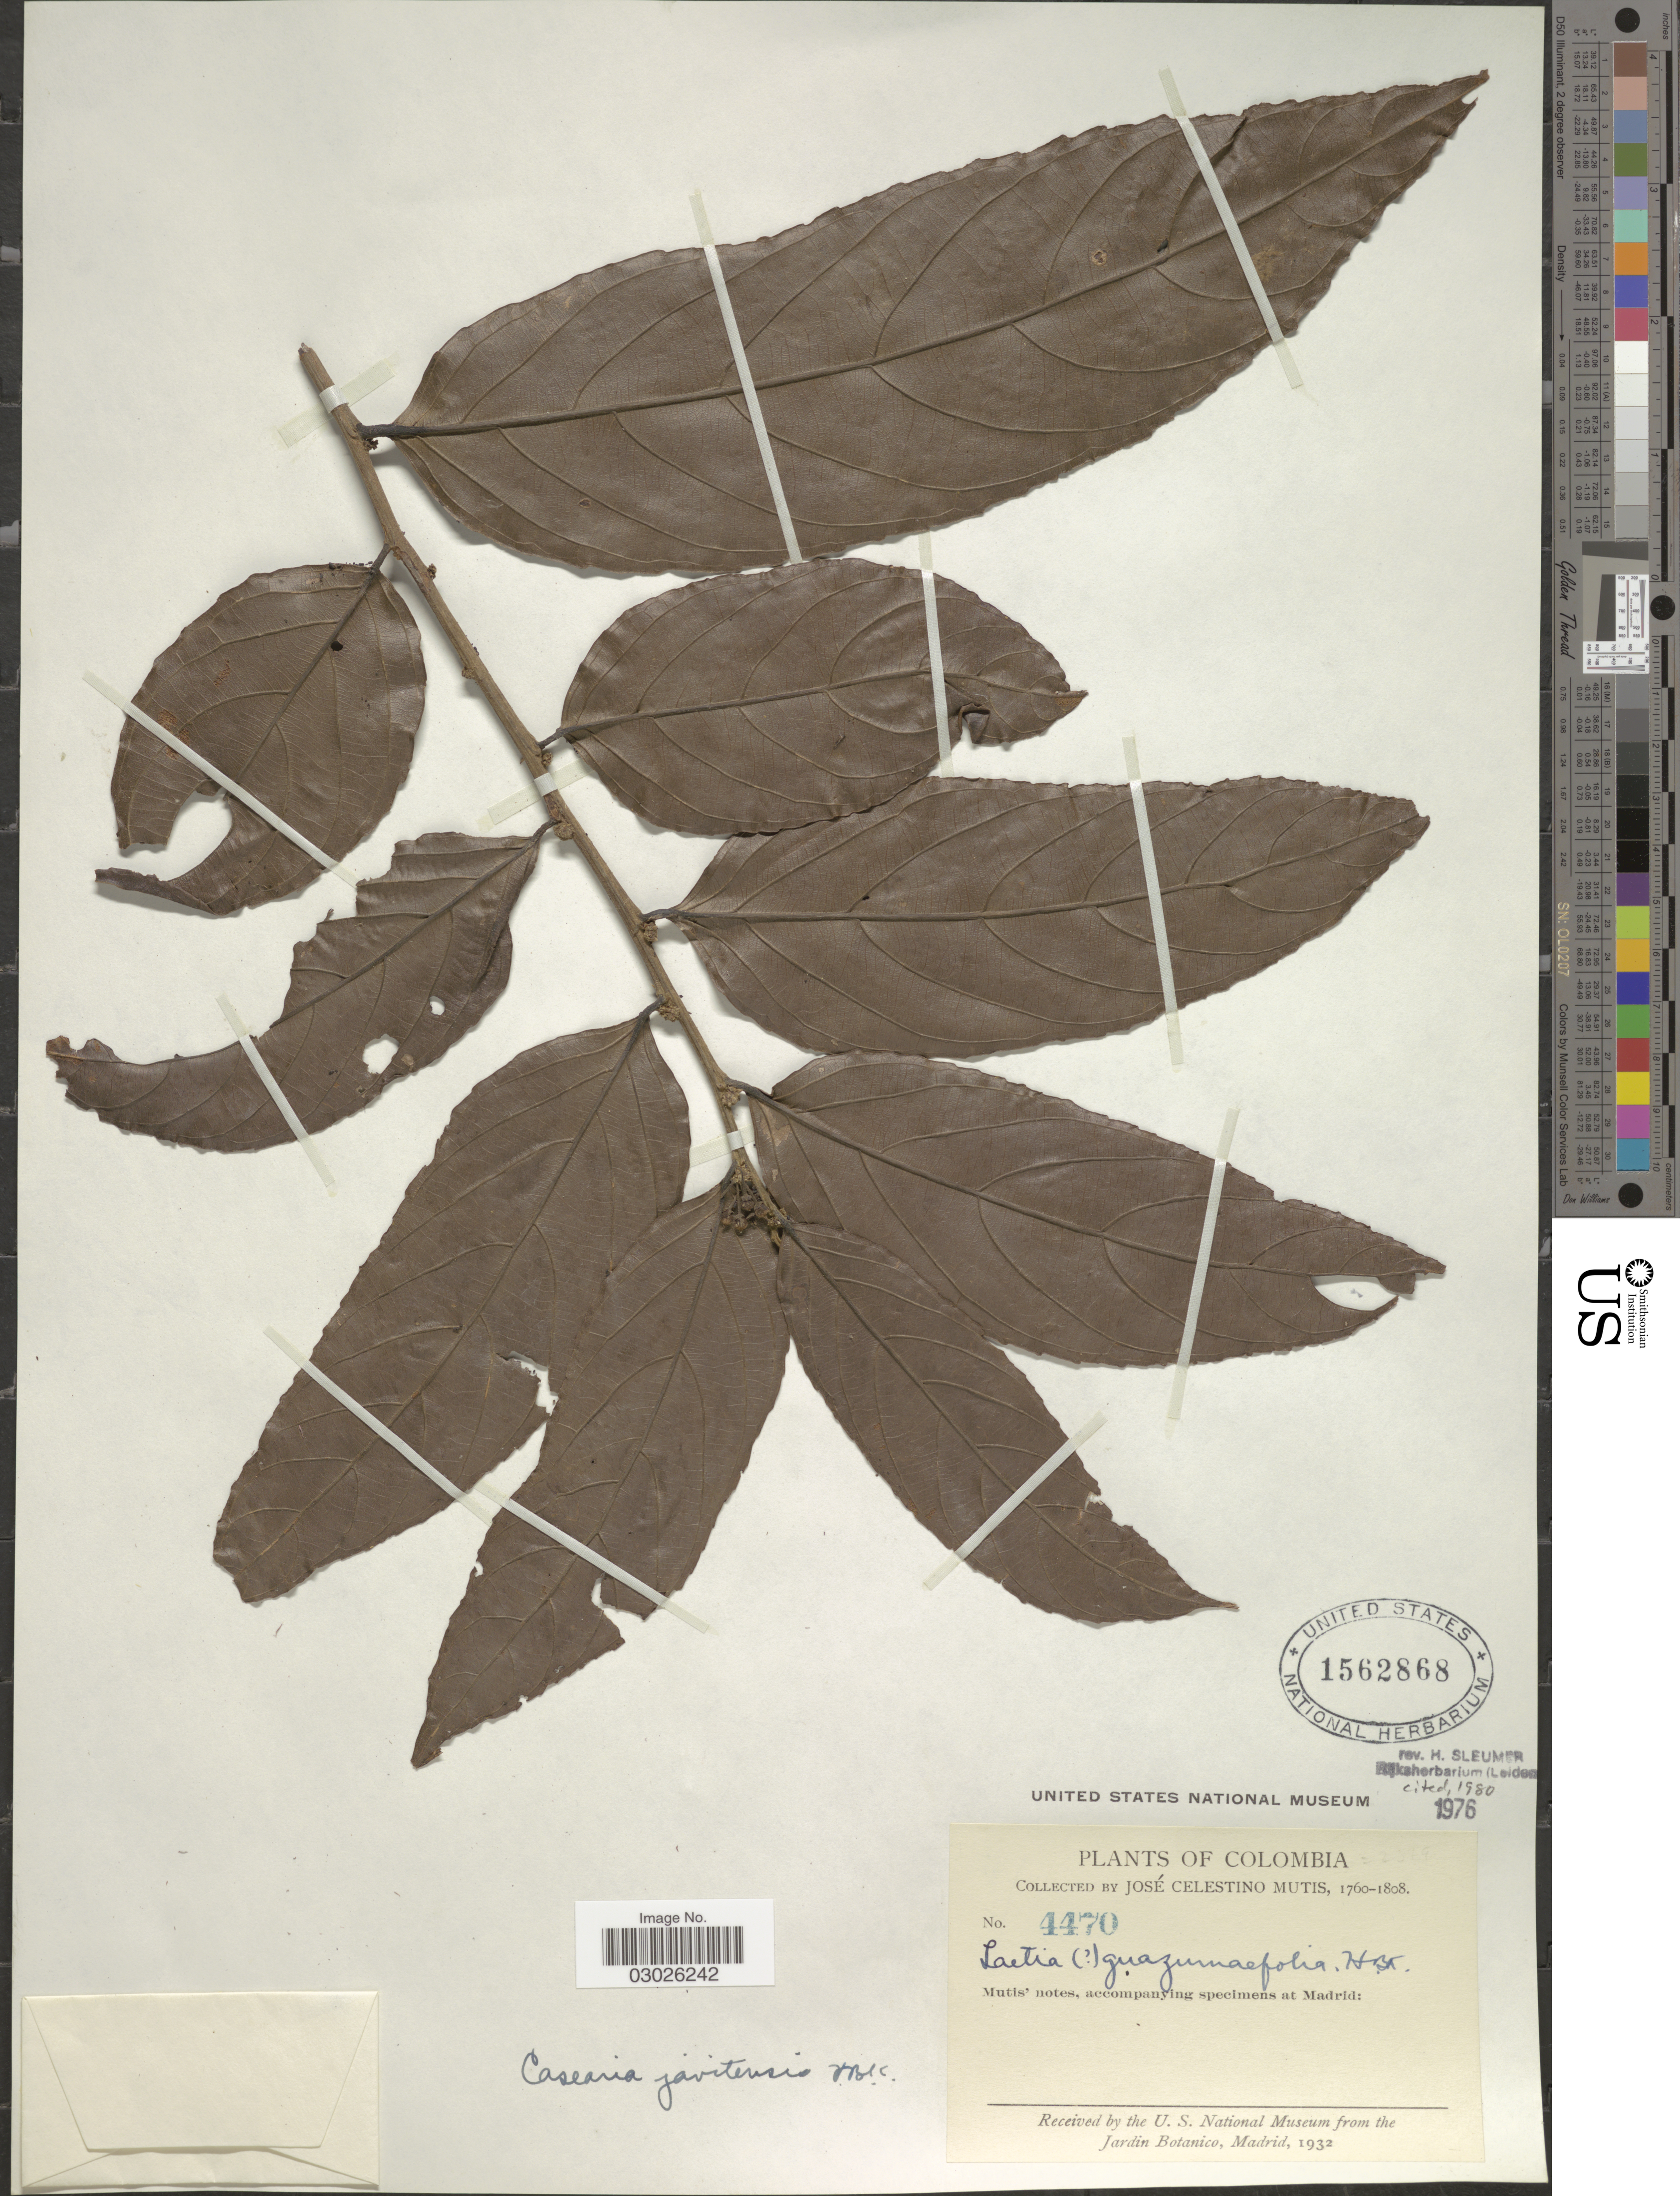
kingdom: Plantae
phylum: Tracheophyta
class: Magnoliopsida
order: Malpighiales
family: Salicaceae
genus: Piparea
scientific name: Piparea multiflora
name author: C.F. Gaertn.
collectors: J. C. B. Mutis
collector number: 4470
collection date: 1760/1808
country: Colombia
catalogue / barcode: US 1562868